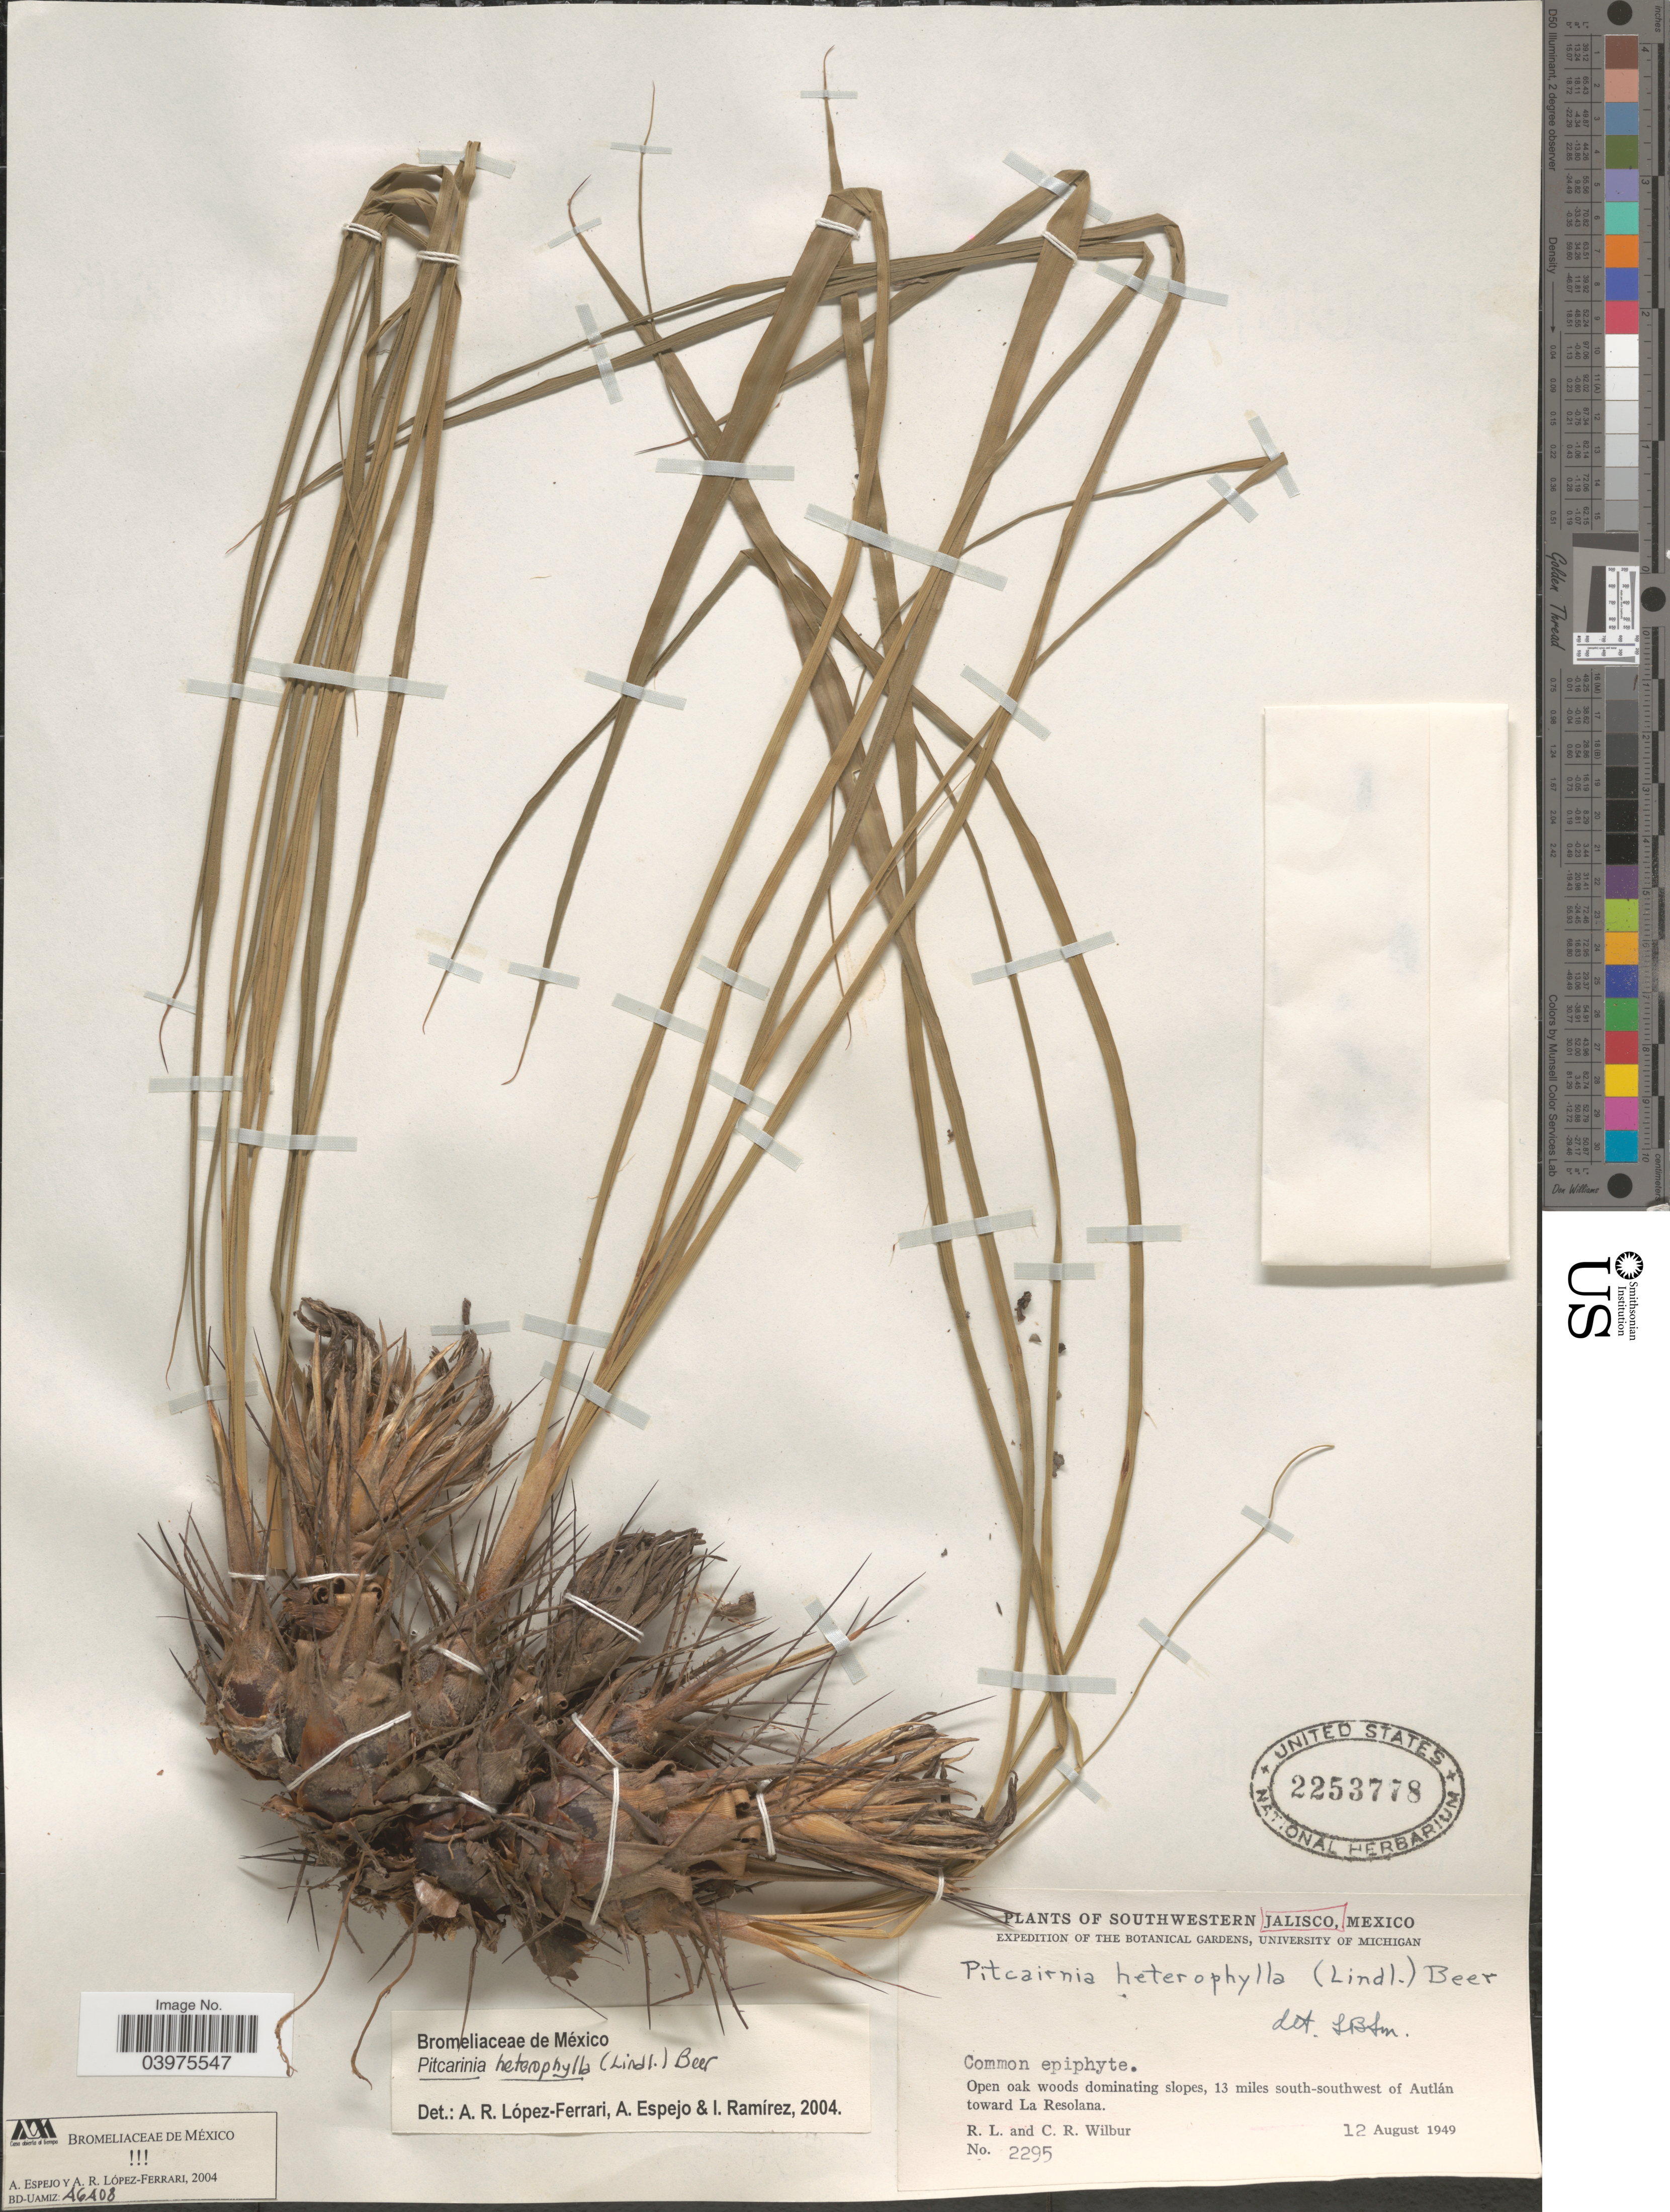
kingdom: Plantae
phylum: Tracheophyta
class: Liliopsida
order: Poales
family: Bromeliaceae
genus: Pitcairnia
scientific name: Pitcairnia heterophylla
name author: (Lindl.) Beer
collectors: R. L. Wilbur & C. Wilbur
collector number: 2295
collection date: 1949-08-12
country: Mexico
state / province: Jalisco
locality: Southwestern Jalisco. Open oak woods dominating slopes, 13 miles south-southwest of Autlán toward La Resolana.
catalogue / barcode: US 2253778